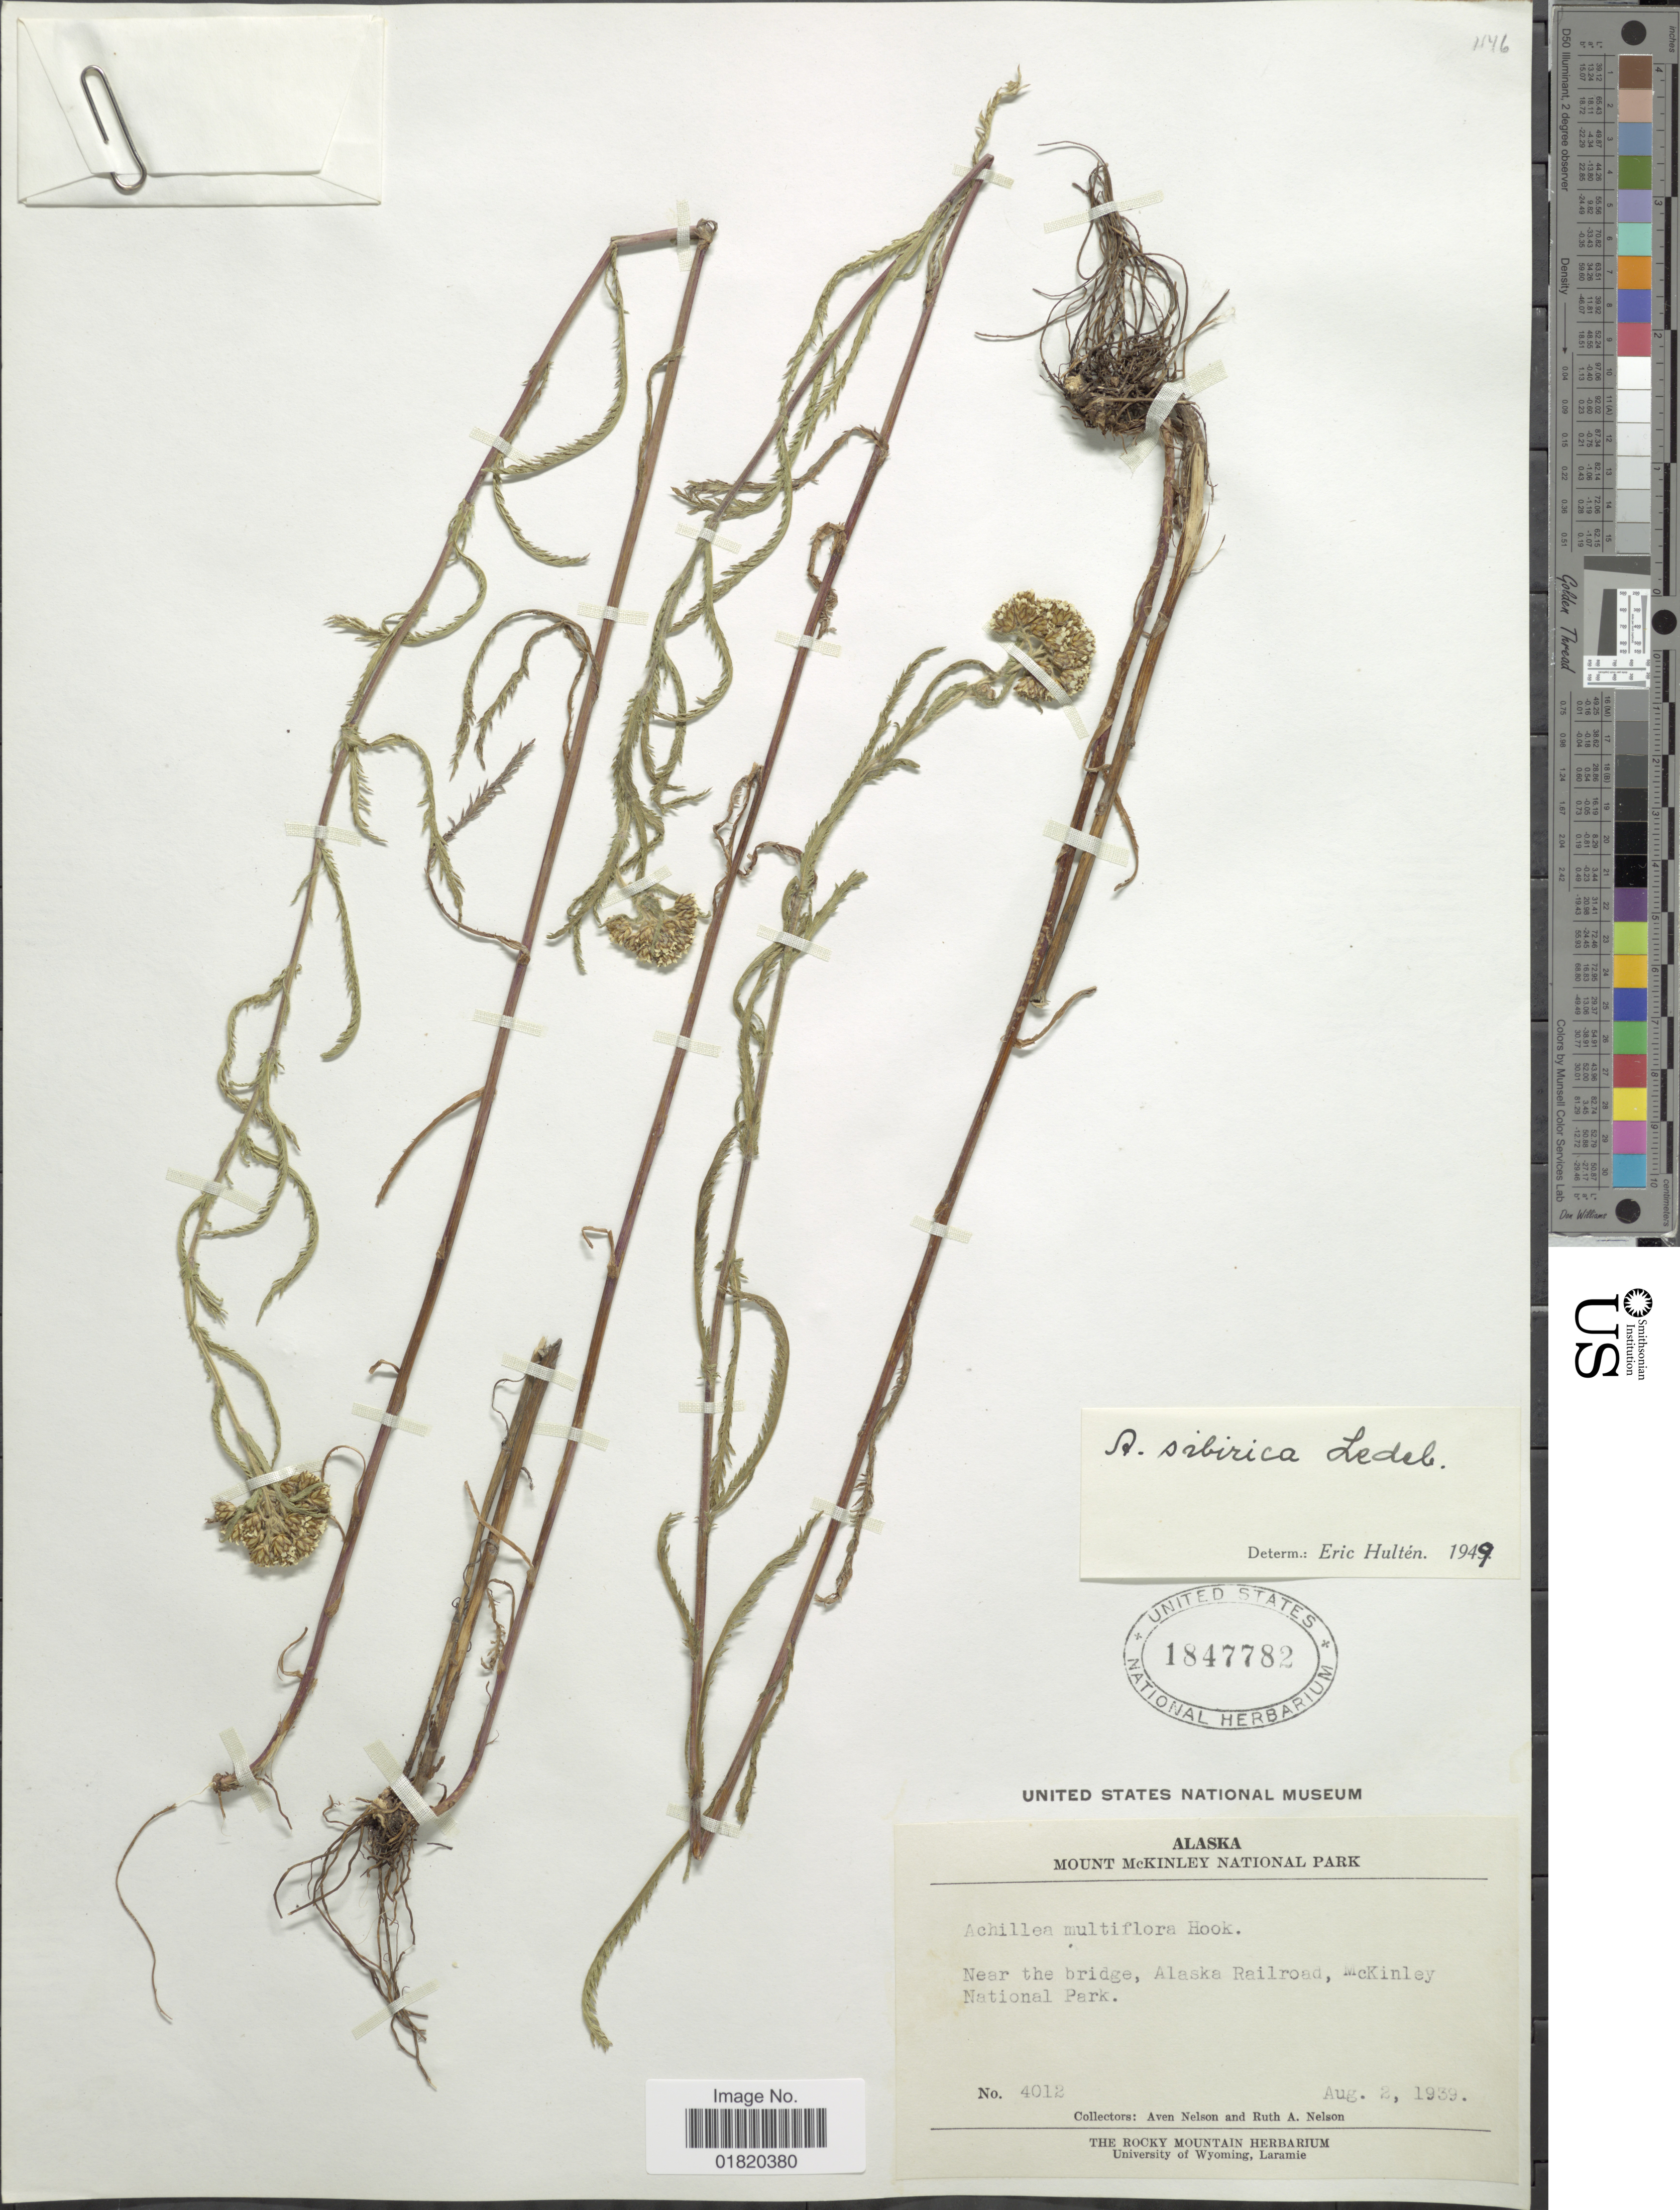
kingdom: Plantae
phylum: Tracheophyta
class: Magnoliopsida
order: Asterales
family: Asteraceae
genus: Achillea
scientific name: Achillea sibirica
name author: Ledeb.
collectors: A. Nelson & R. A. Nelson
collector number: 4012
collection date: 1939-08-02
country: United States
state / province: Alaska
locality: Mount McKinley National Park. Near the bridge, Alaska Railroad, McKinley National Park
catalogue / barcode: US 1847782